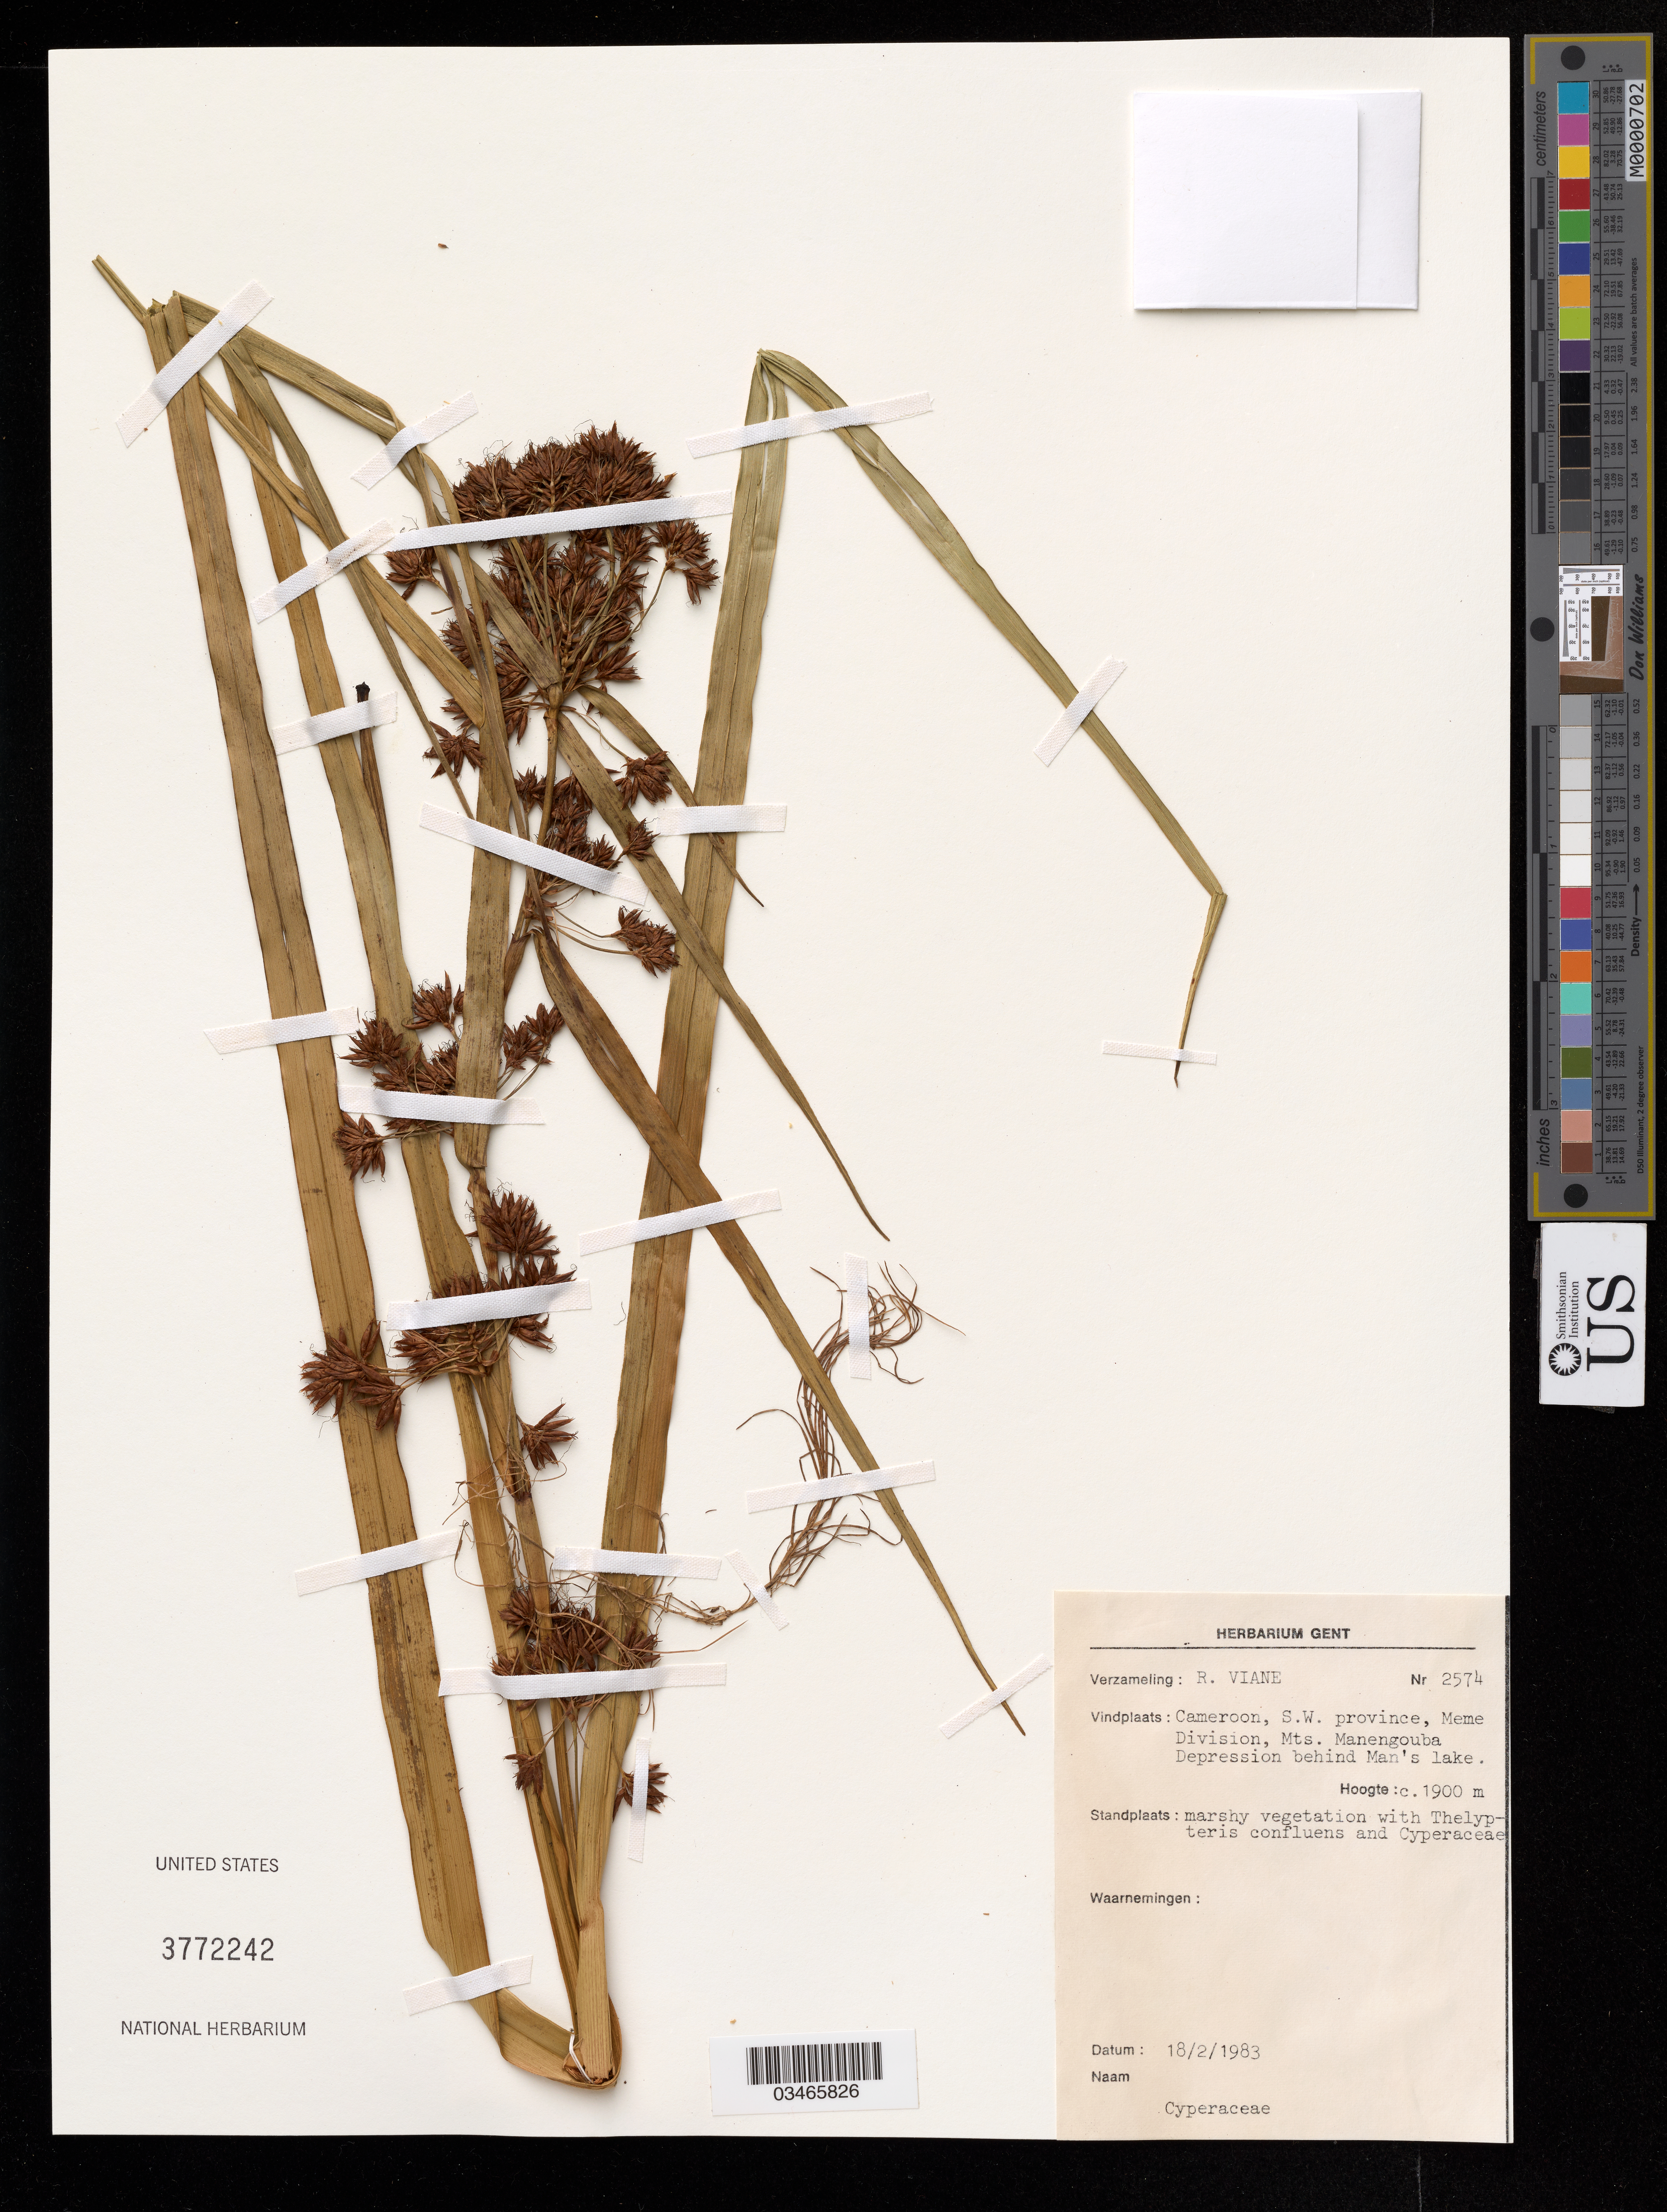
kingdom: Plantae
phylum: Tracheophyta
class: Liliopsida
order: Poales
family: Cyperaceae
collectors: R. Viane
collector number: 2574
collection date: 1983-02-18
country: Cameroon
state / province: Sud-Ouest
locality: Meme Division, Mts. Manengouba. Depression behind Man's lake.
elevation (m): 1900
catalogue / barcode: US 3772242